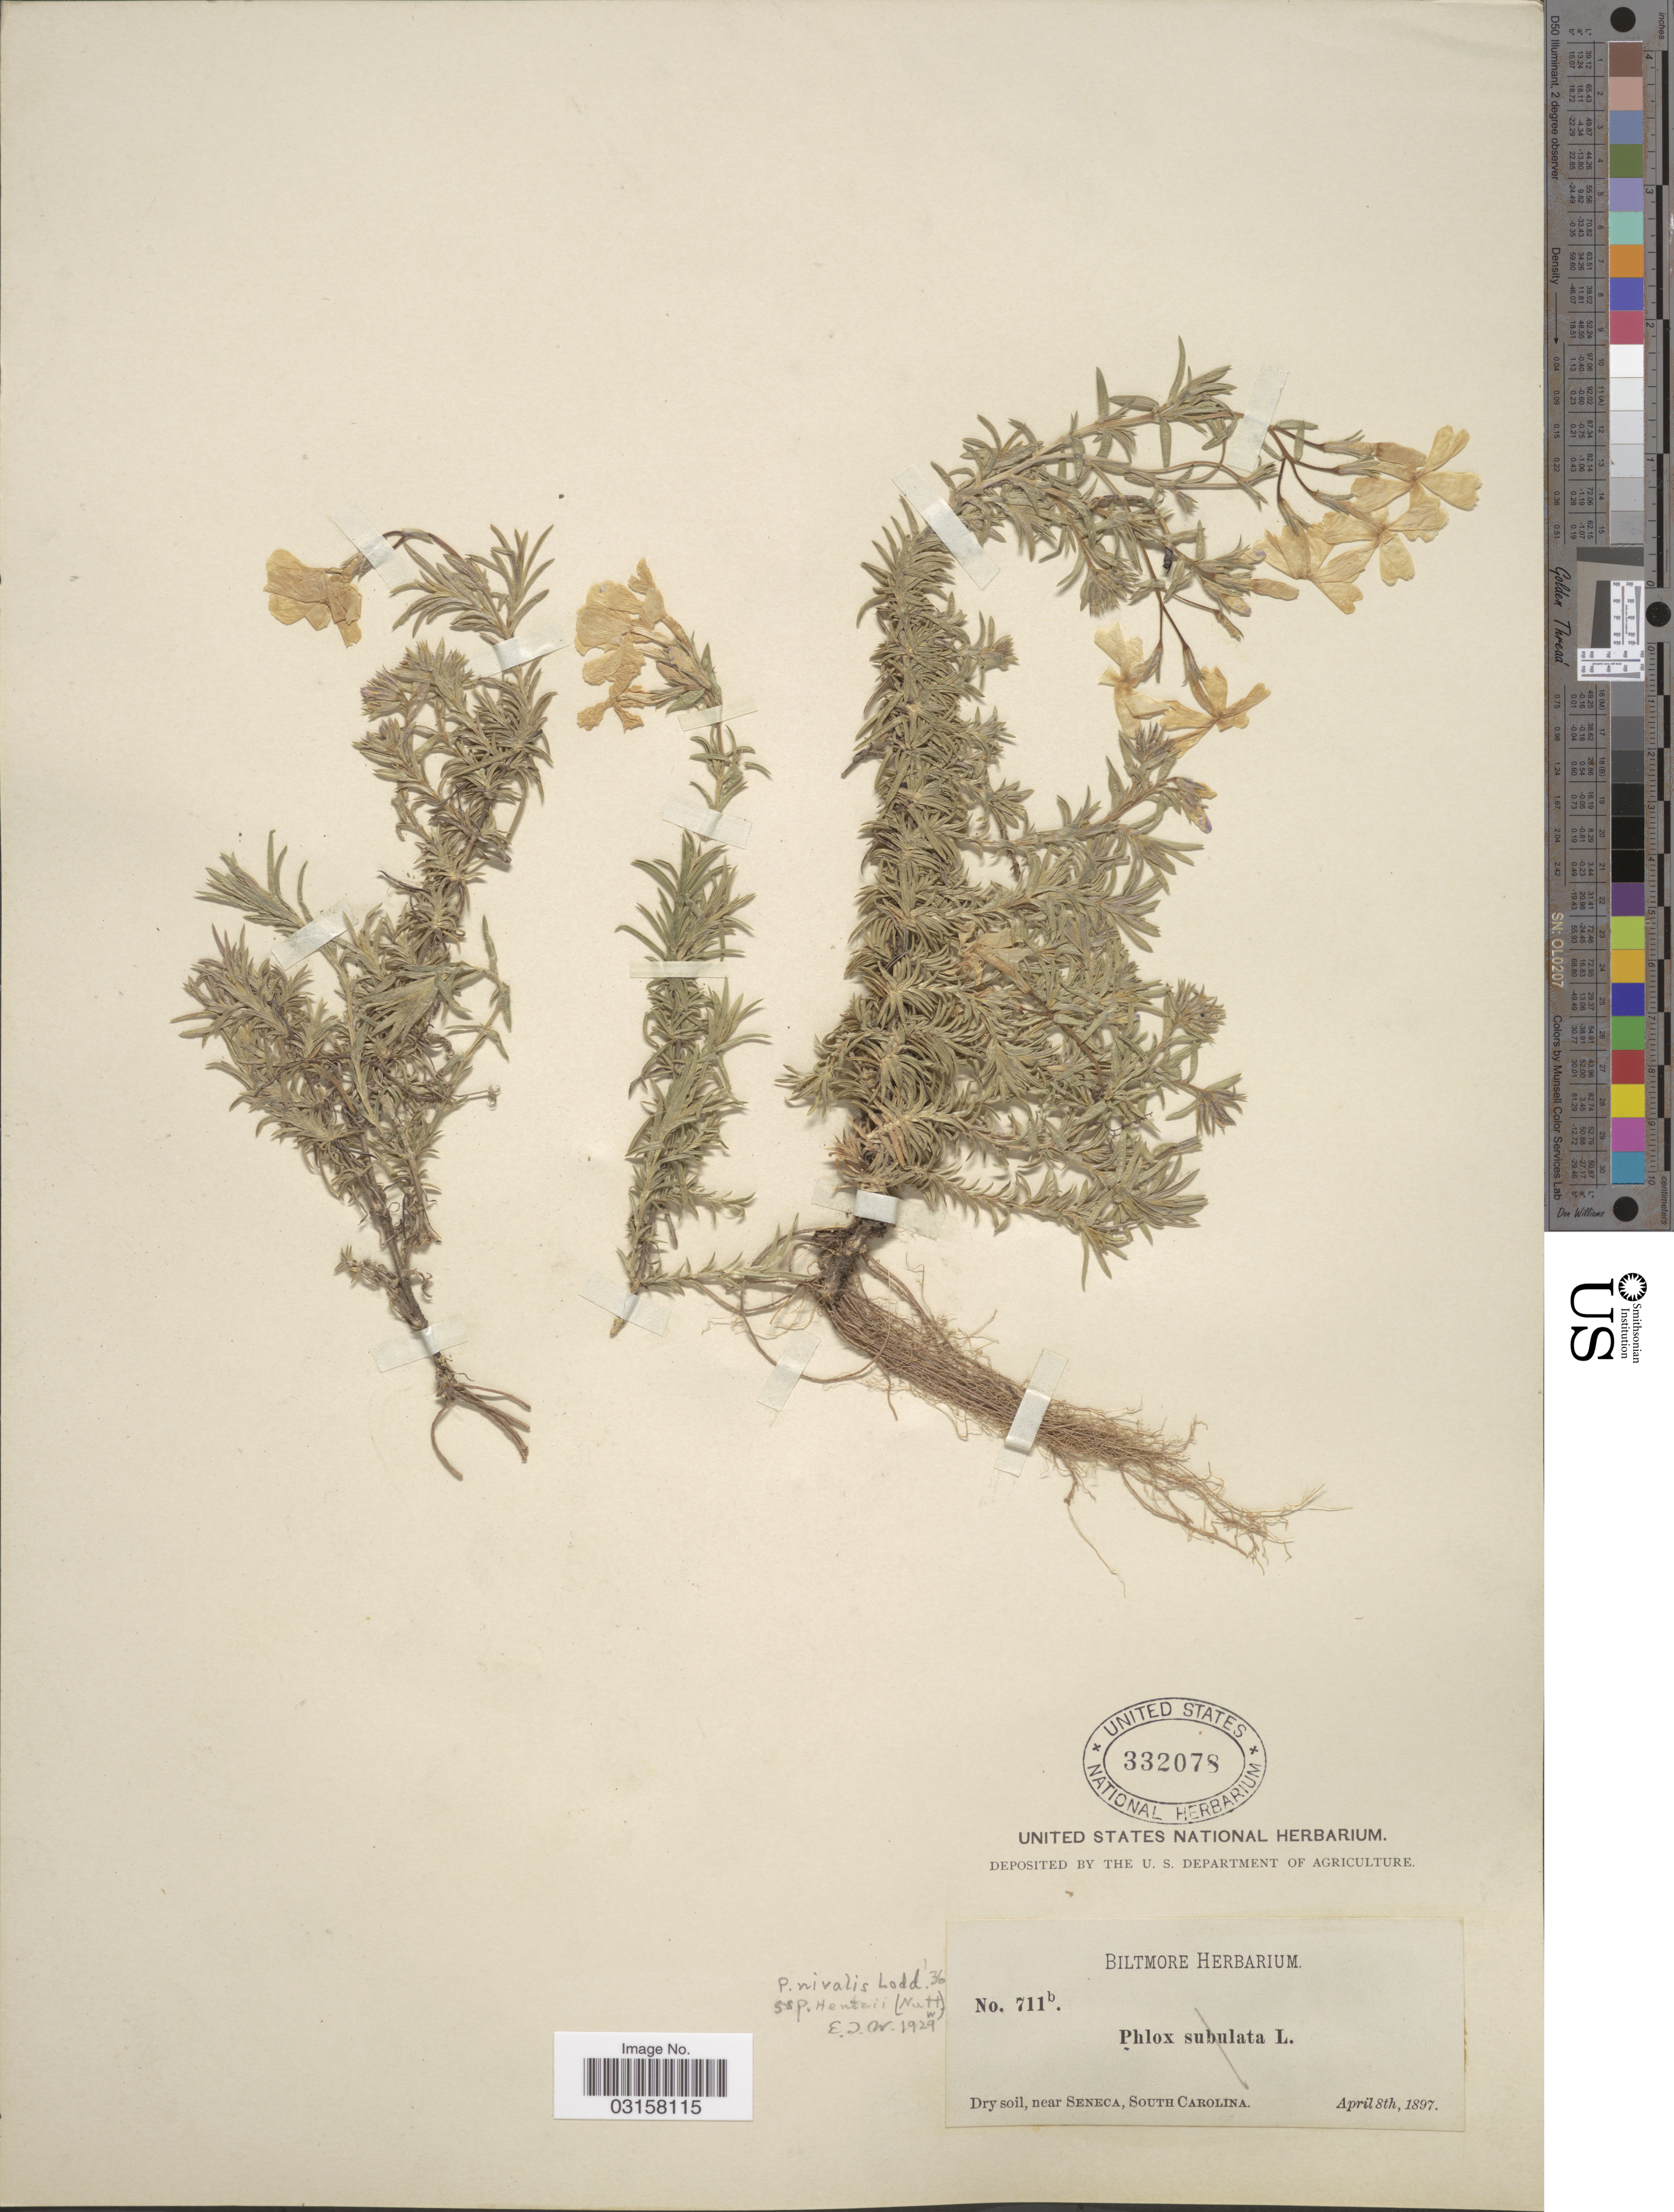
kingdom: Plantae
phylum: Tracheophyta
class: Magnoliopsida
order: Ericales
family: Polemoniaceae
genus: Phlox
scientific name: Phlox nivalis subsp. nivalis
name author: Lodd. ex Sweet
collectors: ex herb. Biltmore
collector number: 711b.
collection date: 1897-04-08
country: United States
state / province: South Carolina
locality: Near Seneca.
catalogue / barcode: US 332078